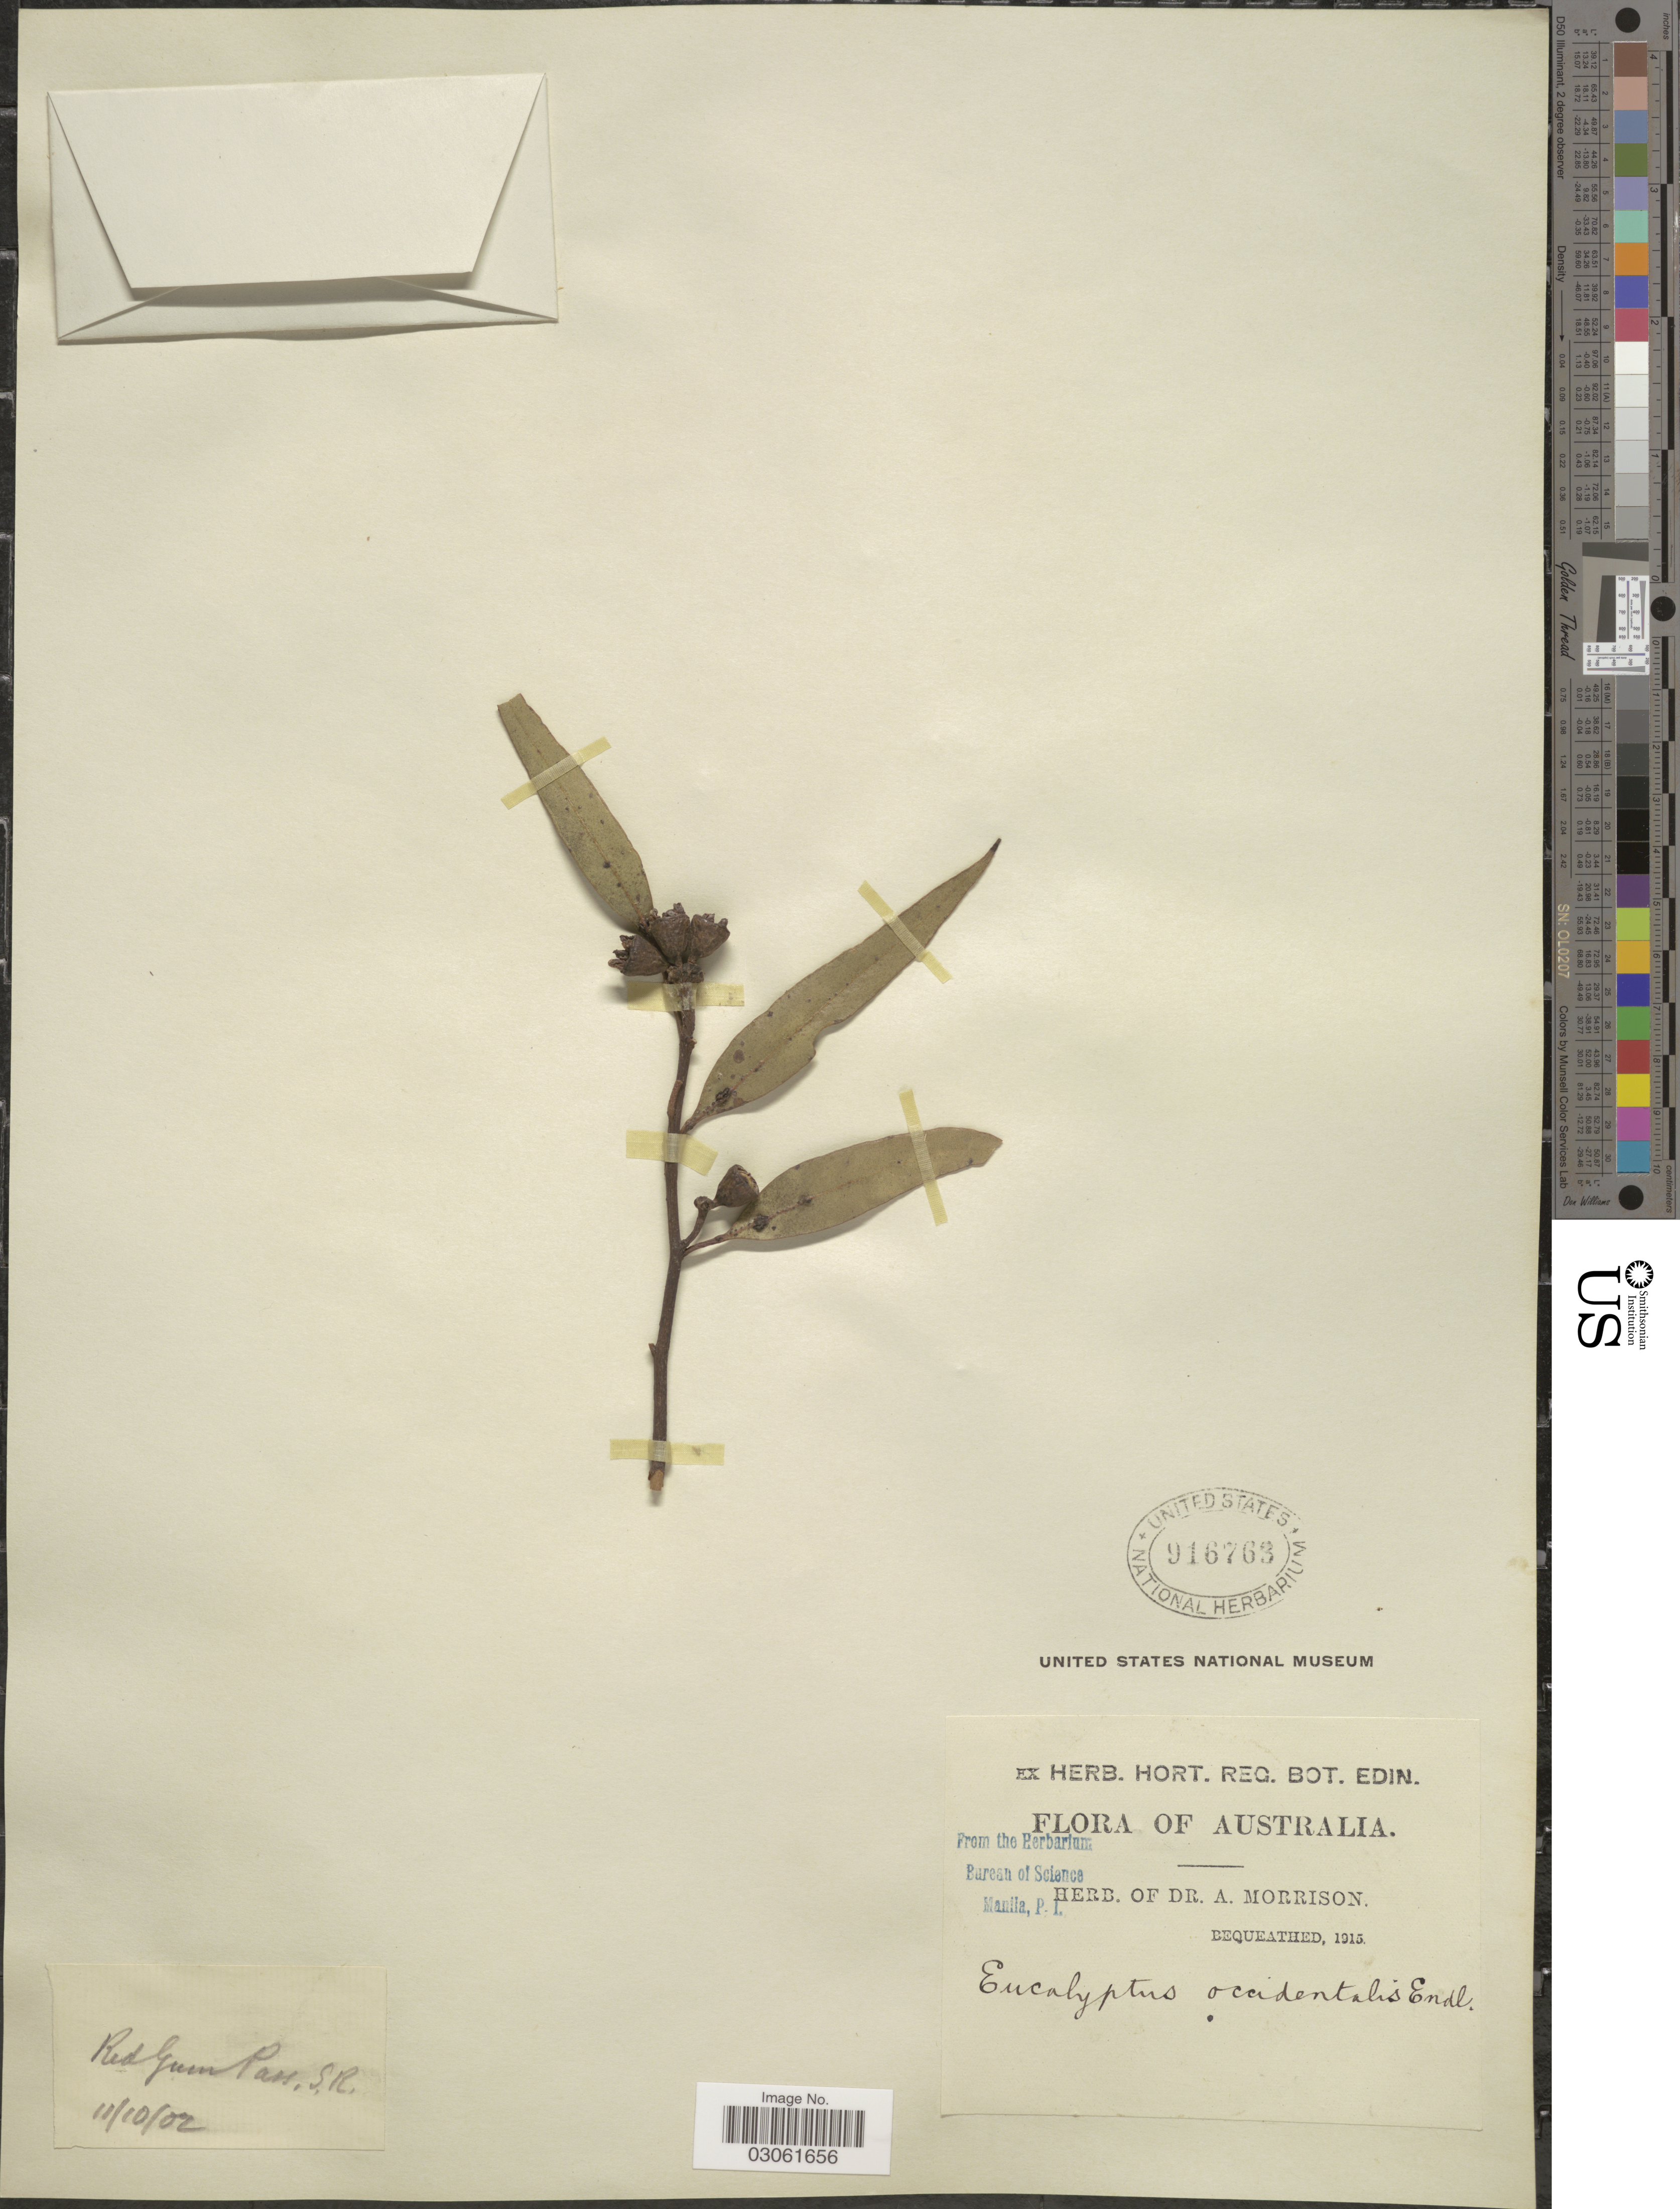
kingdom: Plantae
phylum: Tracheophyta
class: Magnoliopsida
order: Myrtales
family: Myrtaceae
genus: Eucalyptus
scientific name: Eucalyptus occidentalis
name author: Endl.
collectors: ex herb. Dr. A. Morrison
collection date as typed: Transcribed d/m/y: 11/10/2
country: Australia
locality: Red Gum Pass, S.R.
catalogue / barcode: US 916763